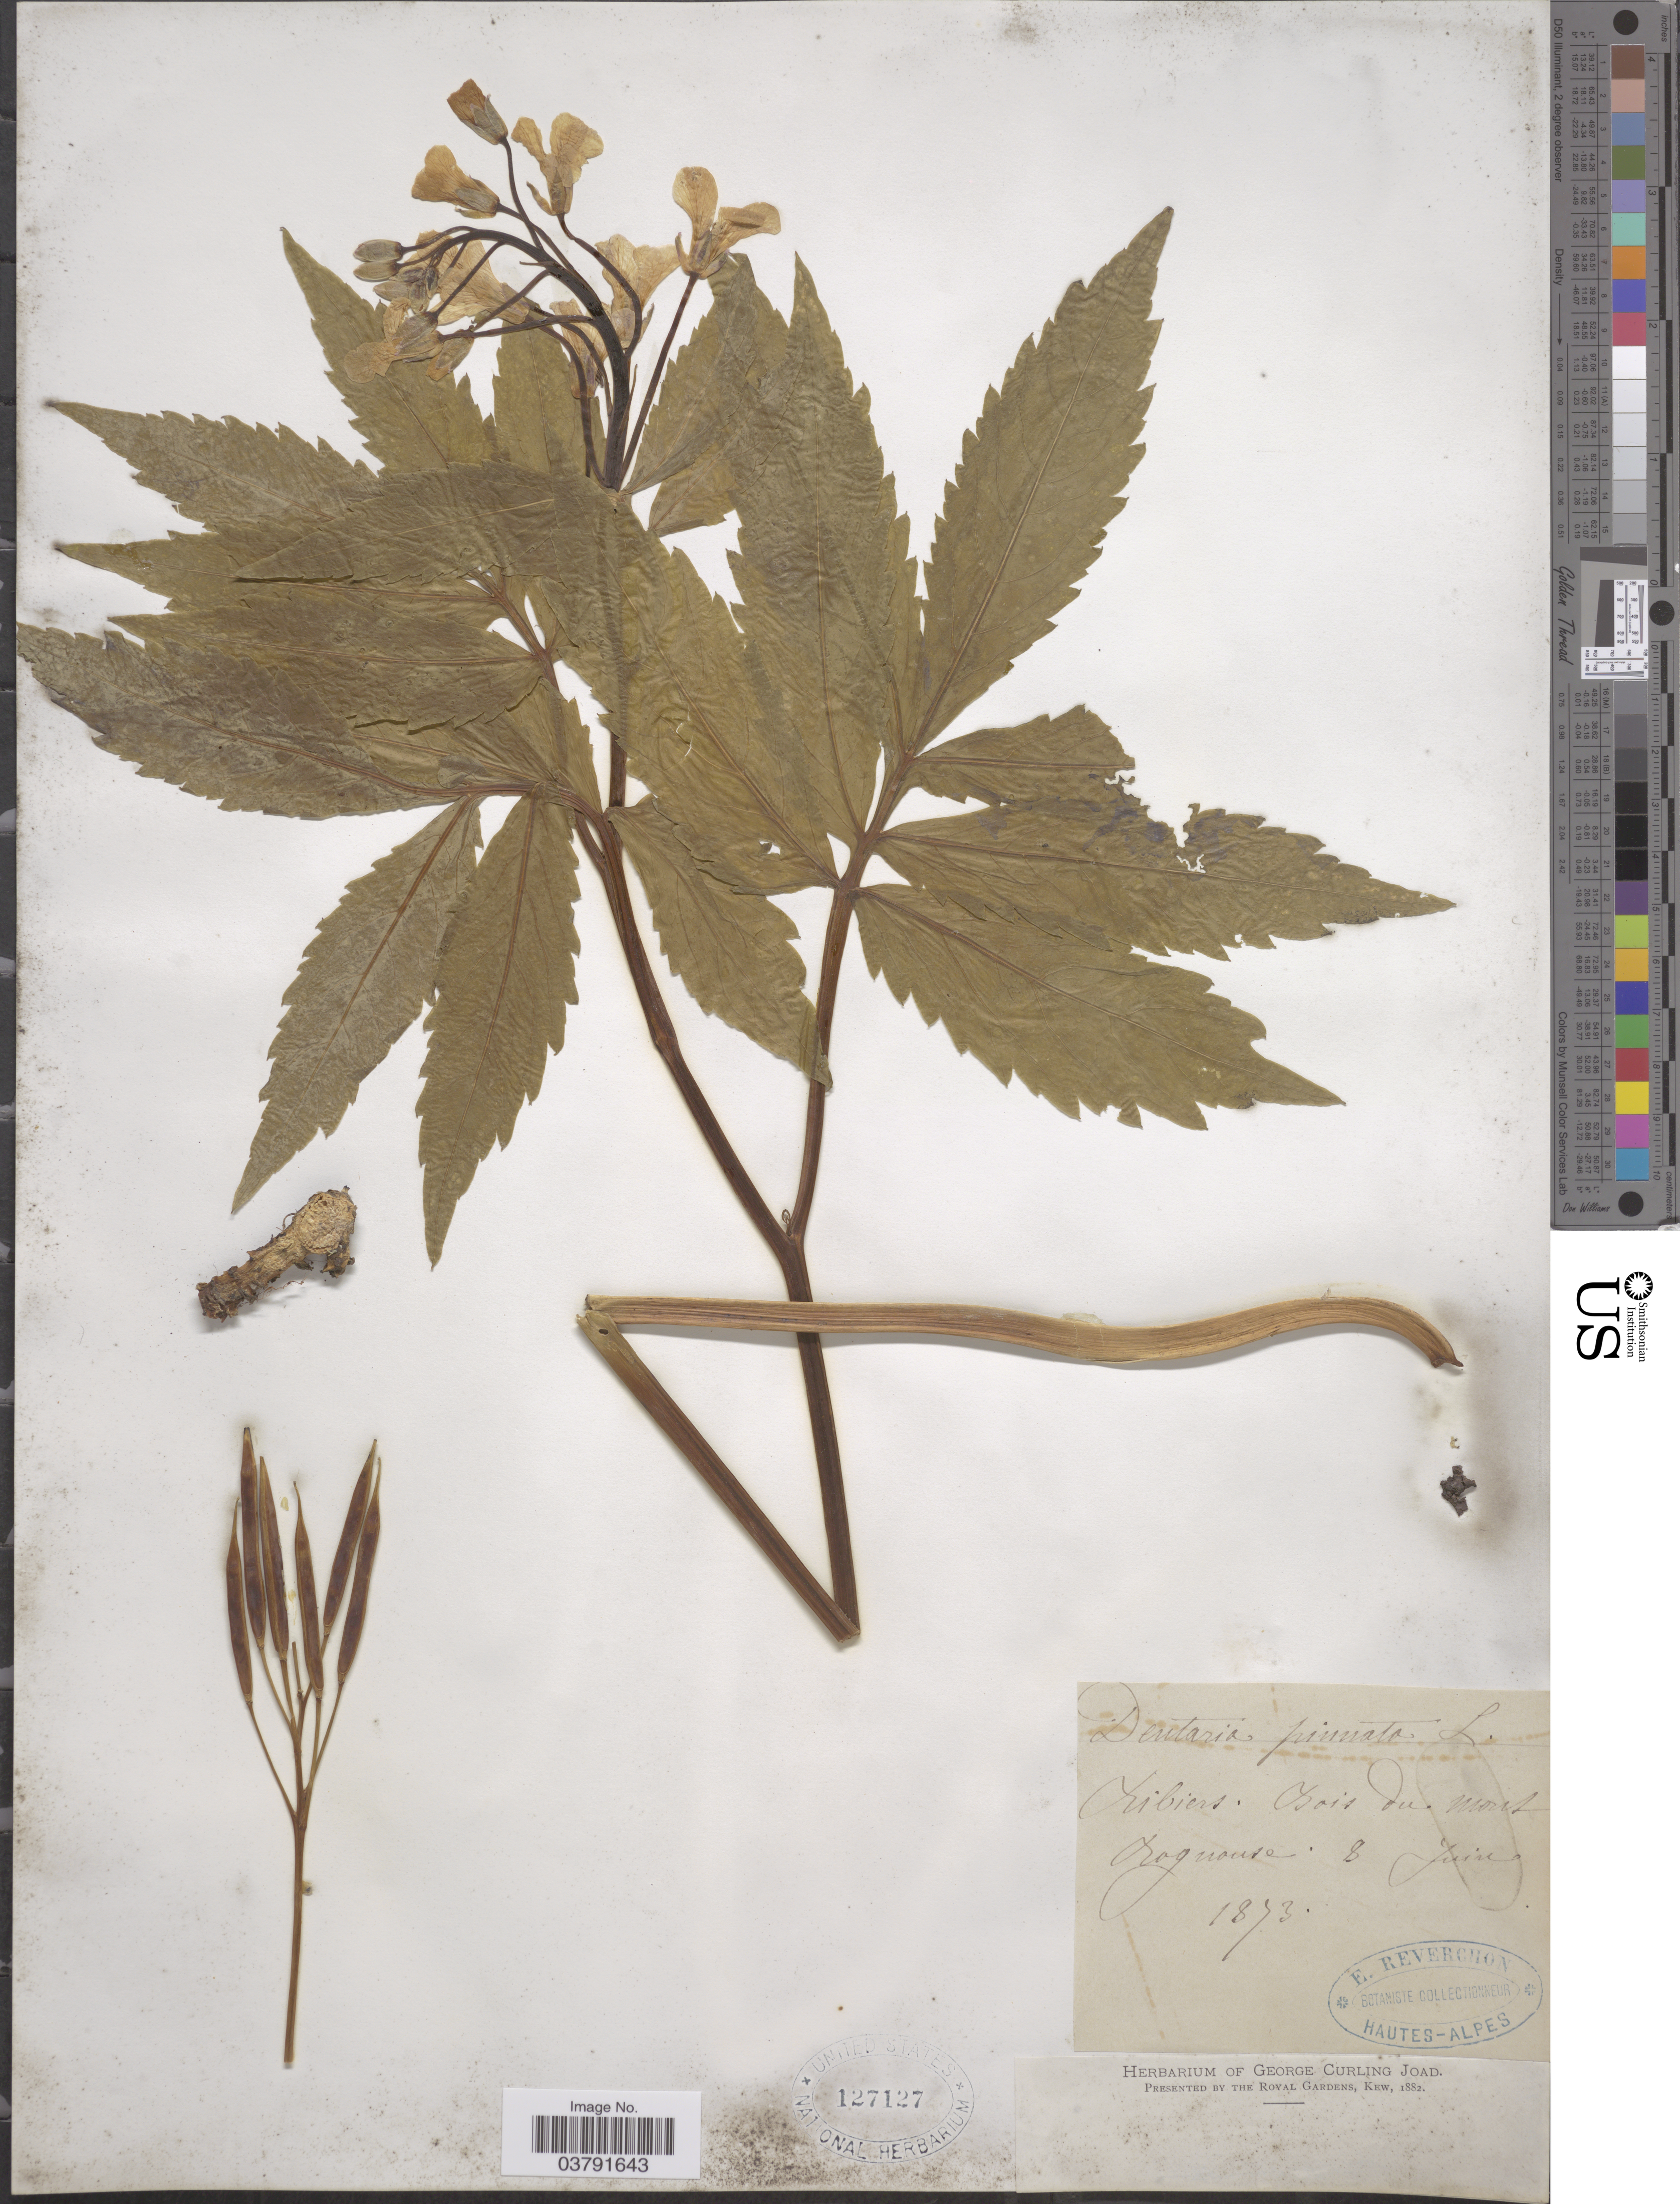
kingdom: Plantae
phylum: Tracheophyta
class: Magnoliopsida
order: Brassicales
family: Brassicaceae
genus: Dentaria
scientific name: Dentaria pinnata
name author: Lam.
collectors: E. Reverchon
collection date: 1873-06-08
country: France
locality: Ribiers. Bois du. Mont. Rognouse.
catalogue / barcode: US 127127